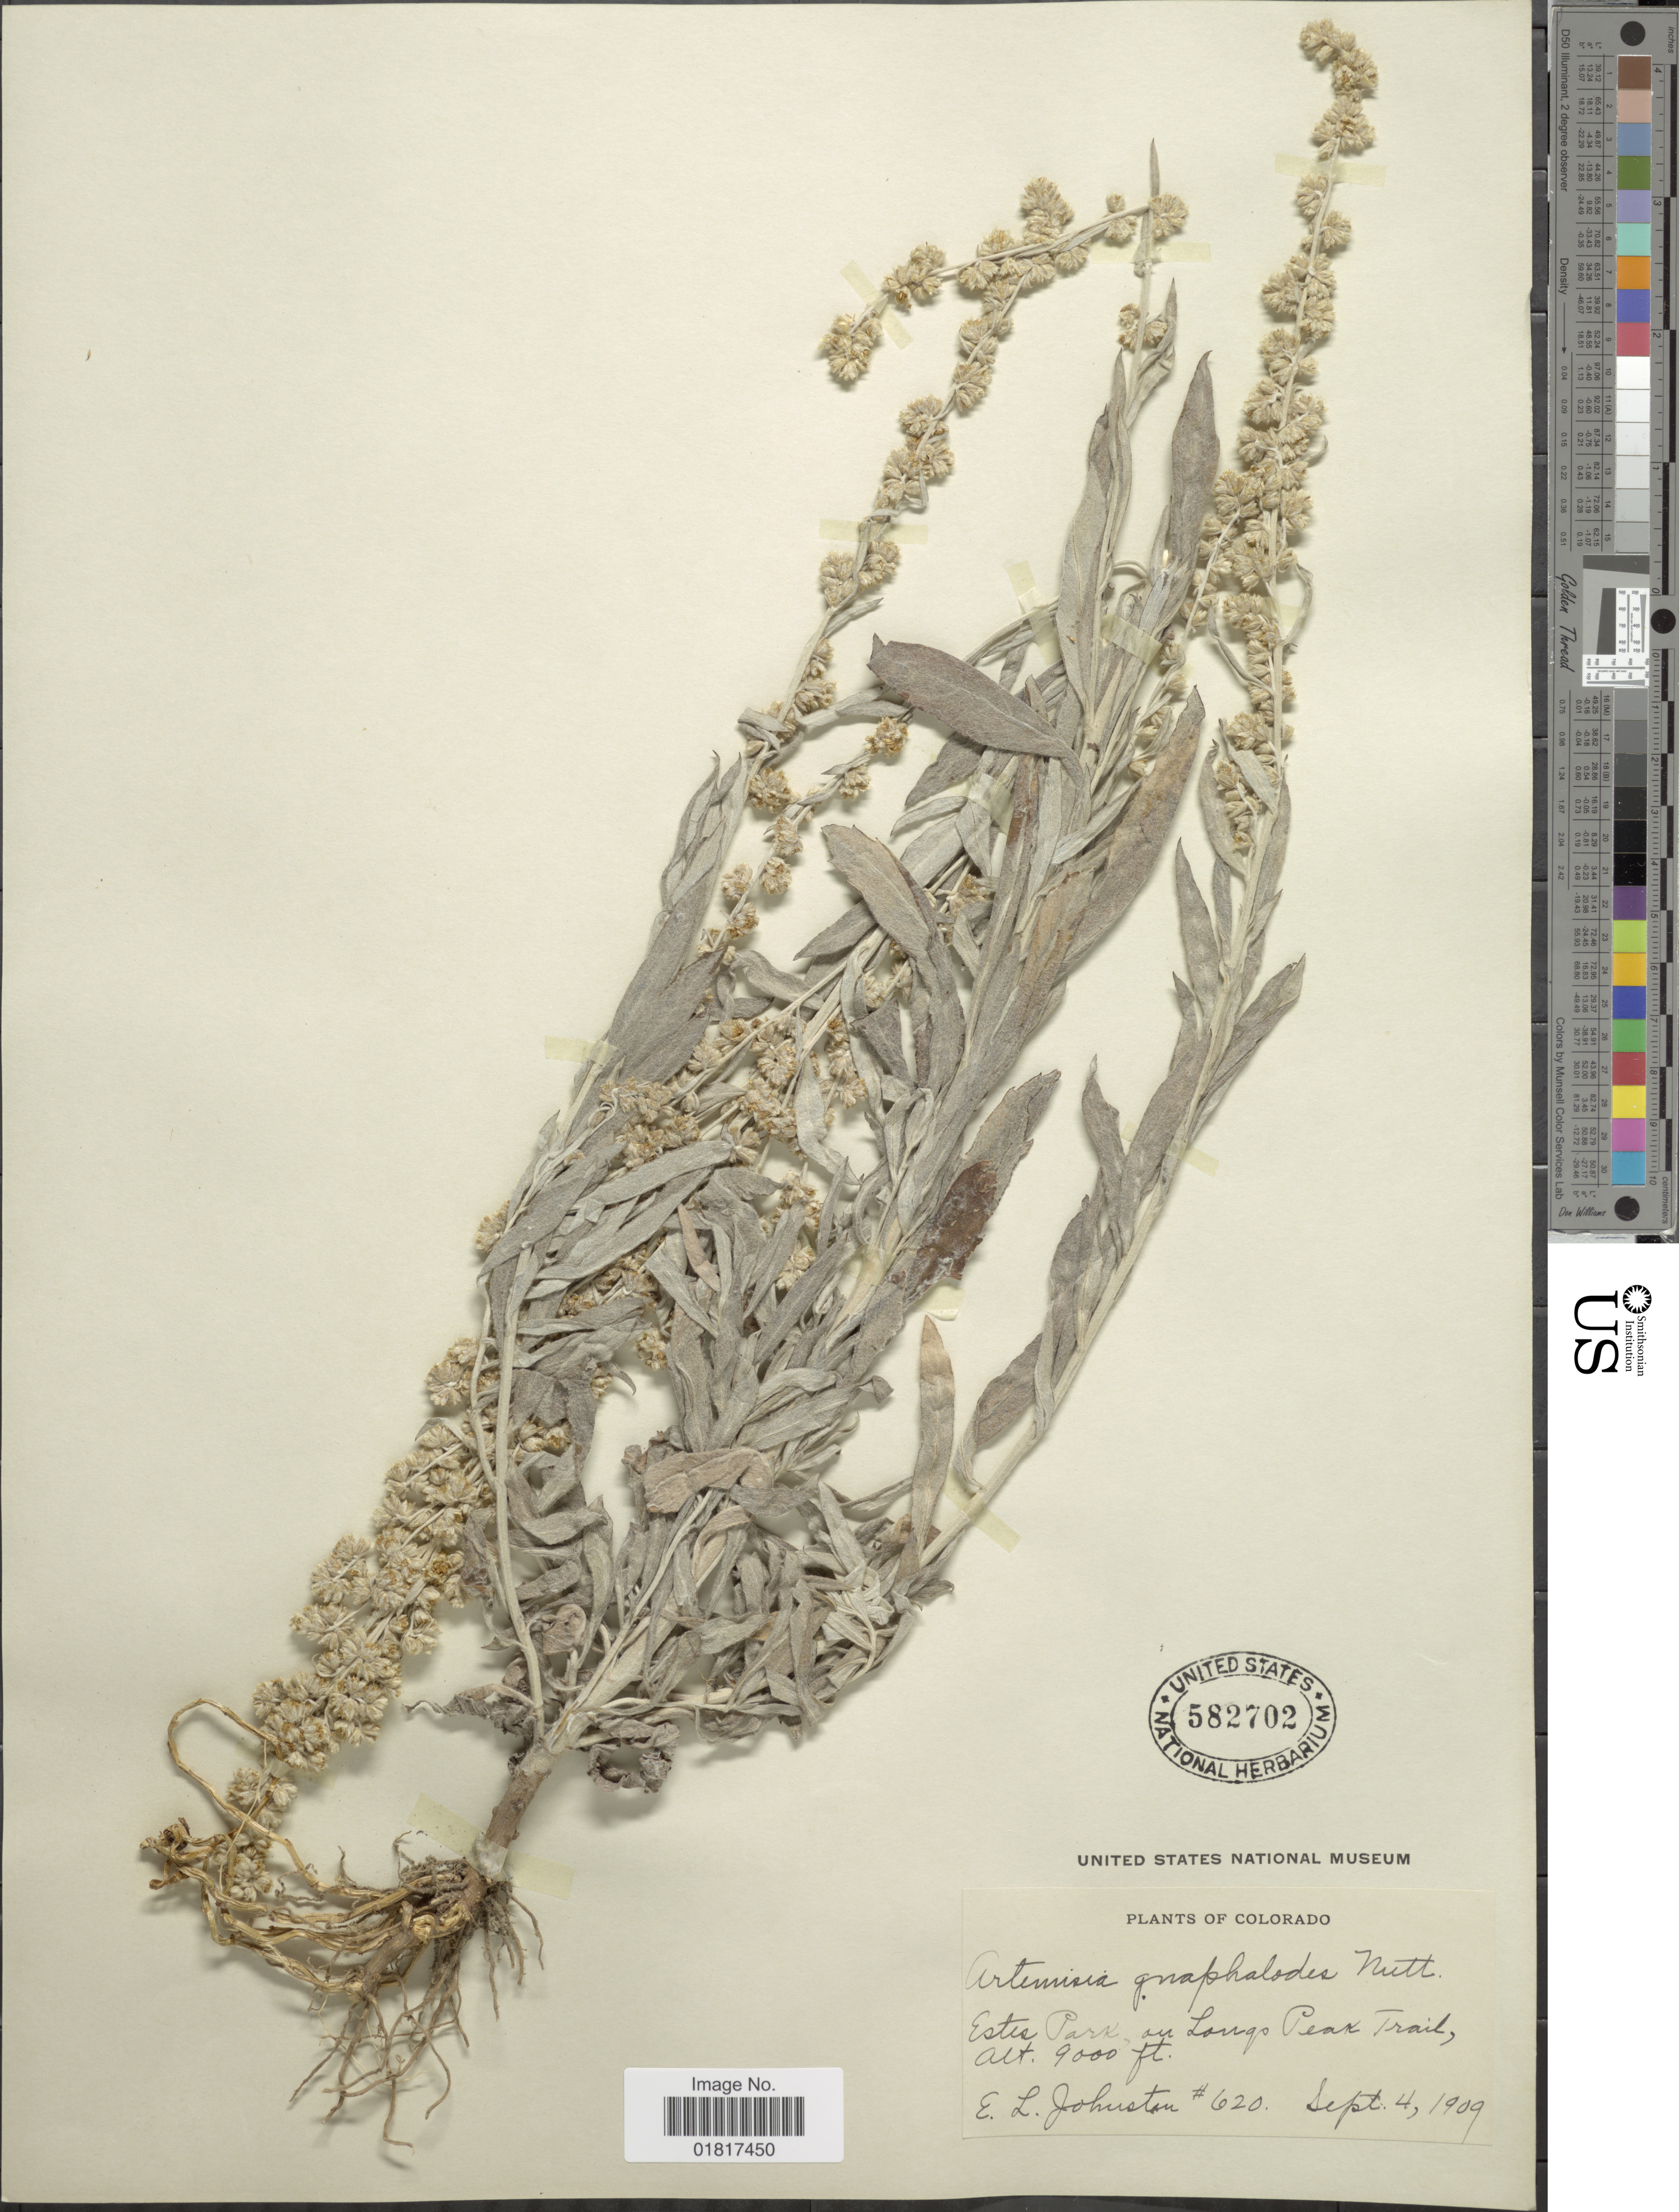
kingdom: Plantae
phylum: Tracheophyta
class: Magnoliopsida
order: Asterales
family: Asteraceae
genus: Artemisia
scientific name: Artemisia sp.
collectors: E. L. Johnston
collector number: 620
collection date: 1909-09-04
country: United States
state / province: Colorado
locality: Estes Pass, on Longs Peak Trail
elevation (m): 2743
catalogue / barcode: US 582702